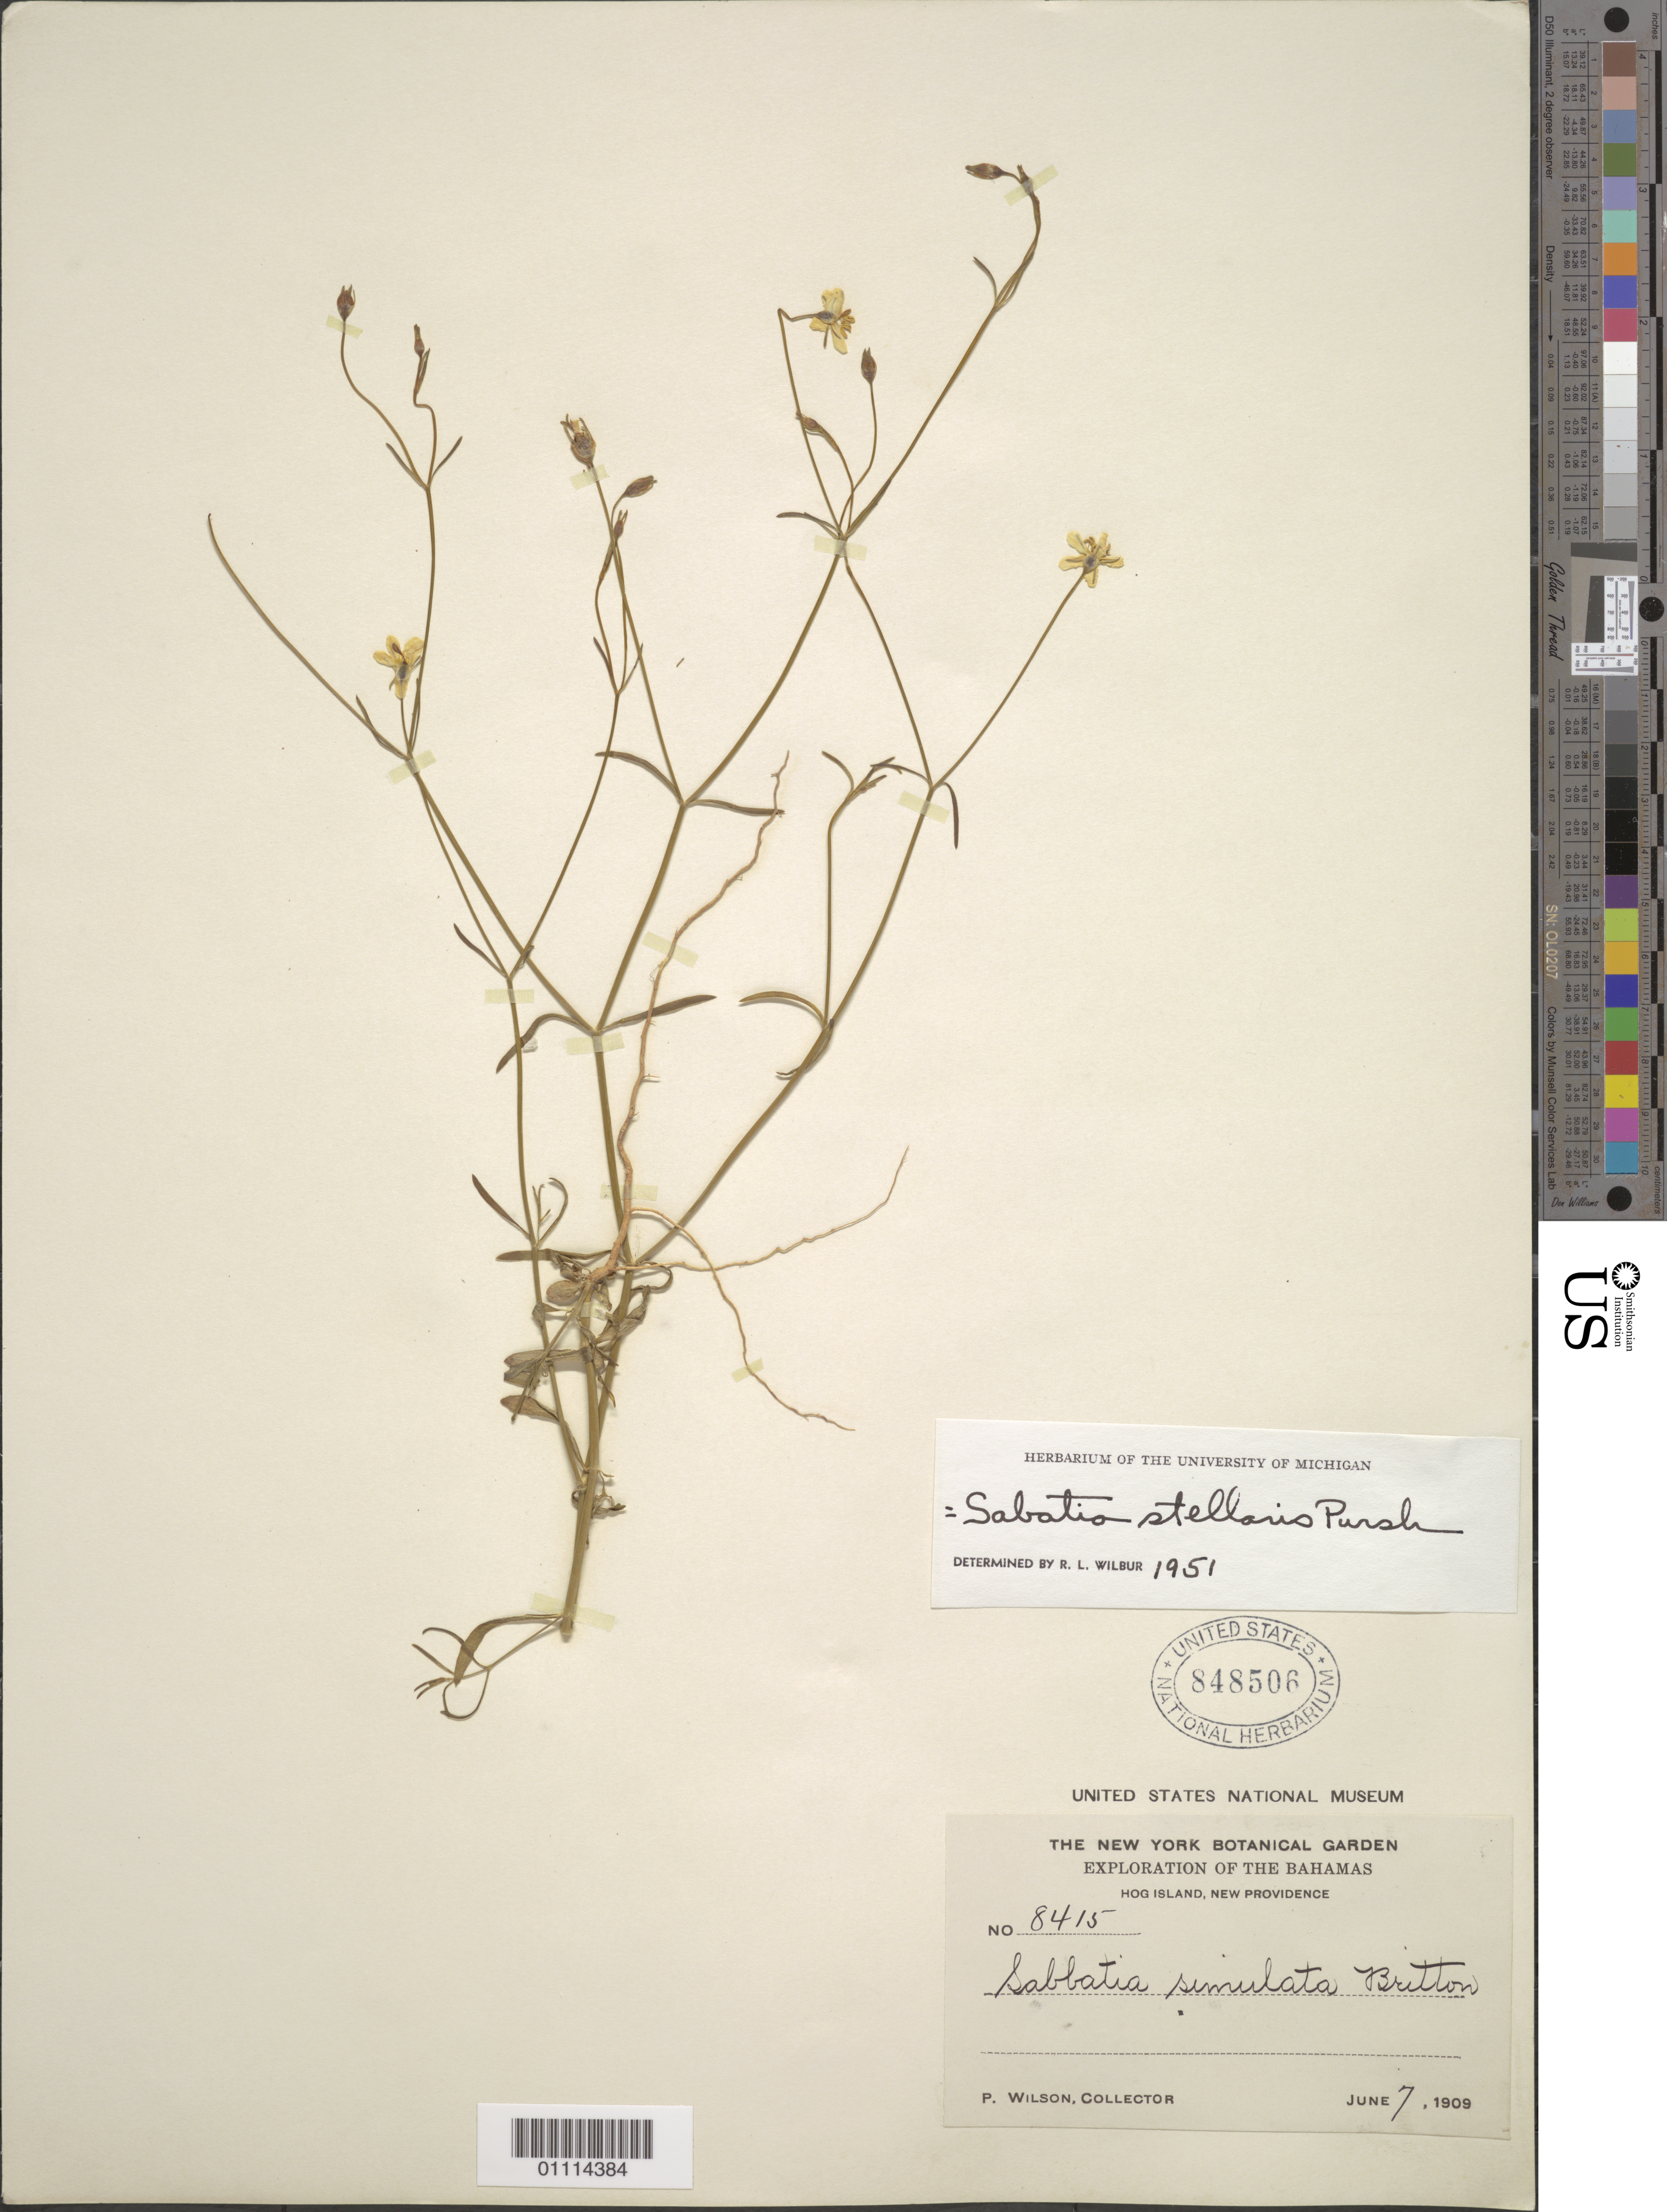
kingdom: Plantae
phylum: Tracheophyta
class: Magnoliopsida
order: Gentianales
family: Gentianaceae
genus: Sabatia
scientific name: Sabatia stellaris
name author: Pursh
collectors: P. Wilson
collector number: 8415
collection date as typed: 07 Jun 1909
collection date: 1909-06-07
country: Bahamas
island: Hog I.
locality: Hog Island, New Providence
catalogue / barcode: US 848506